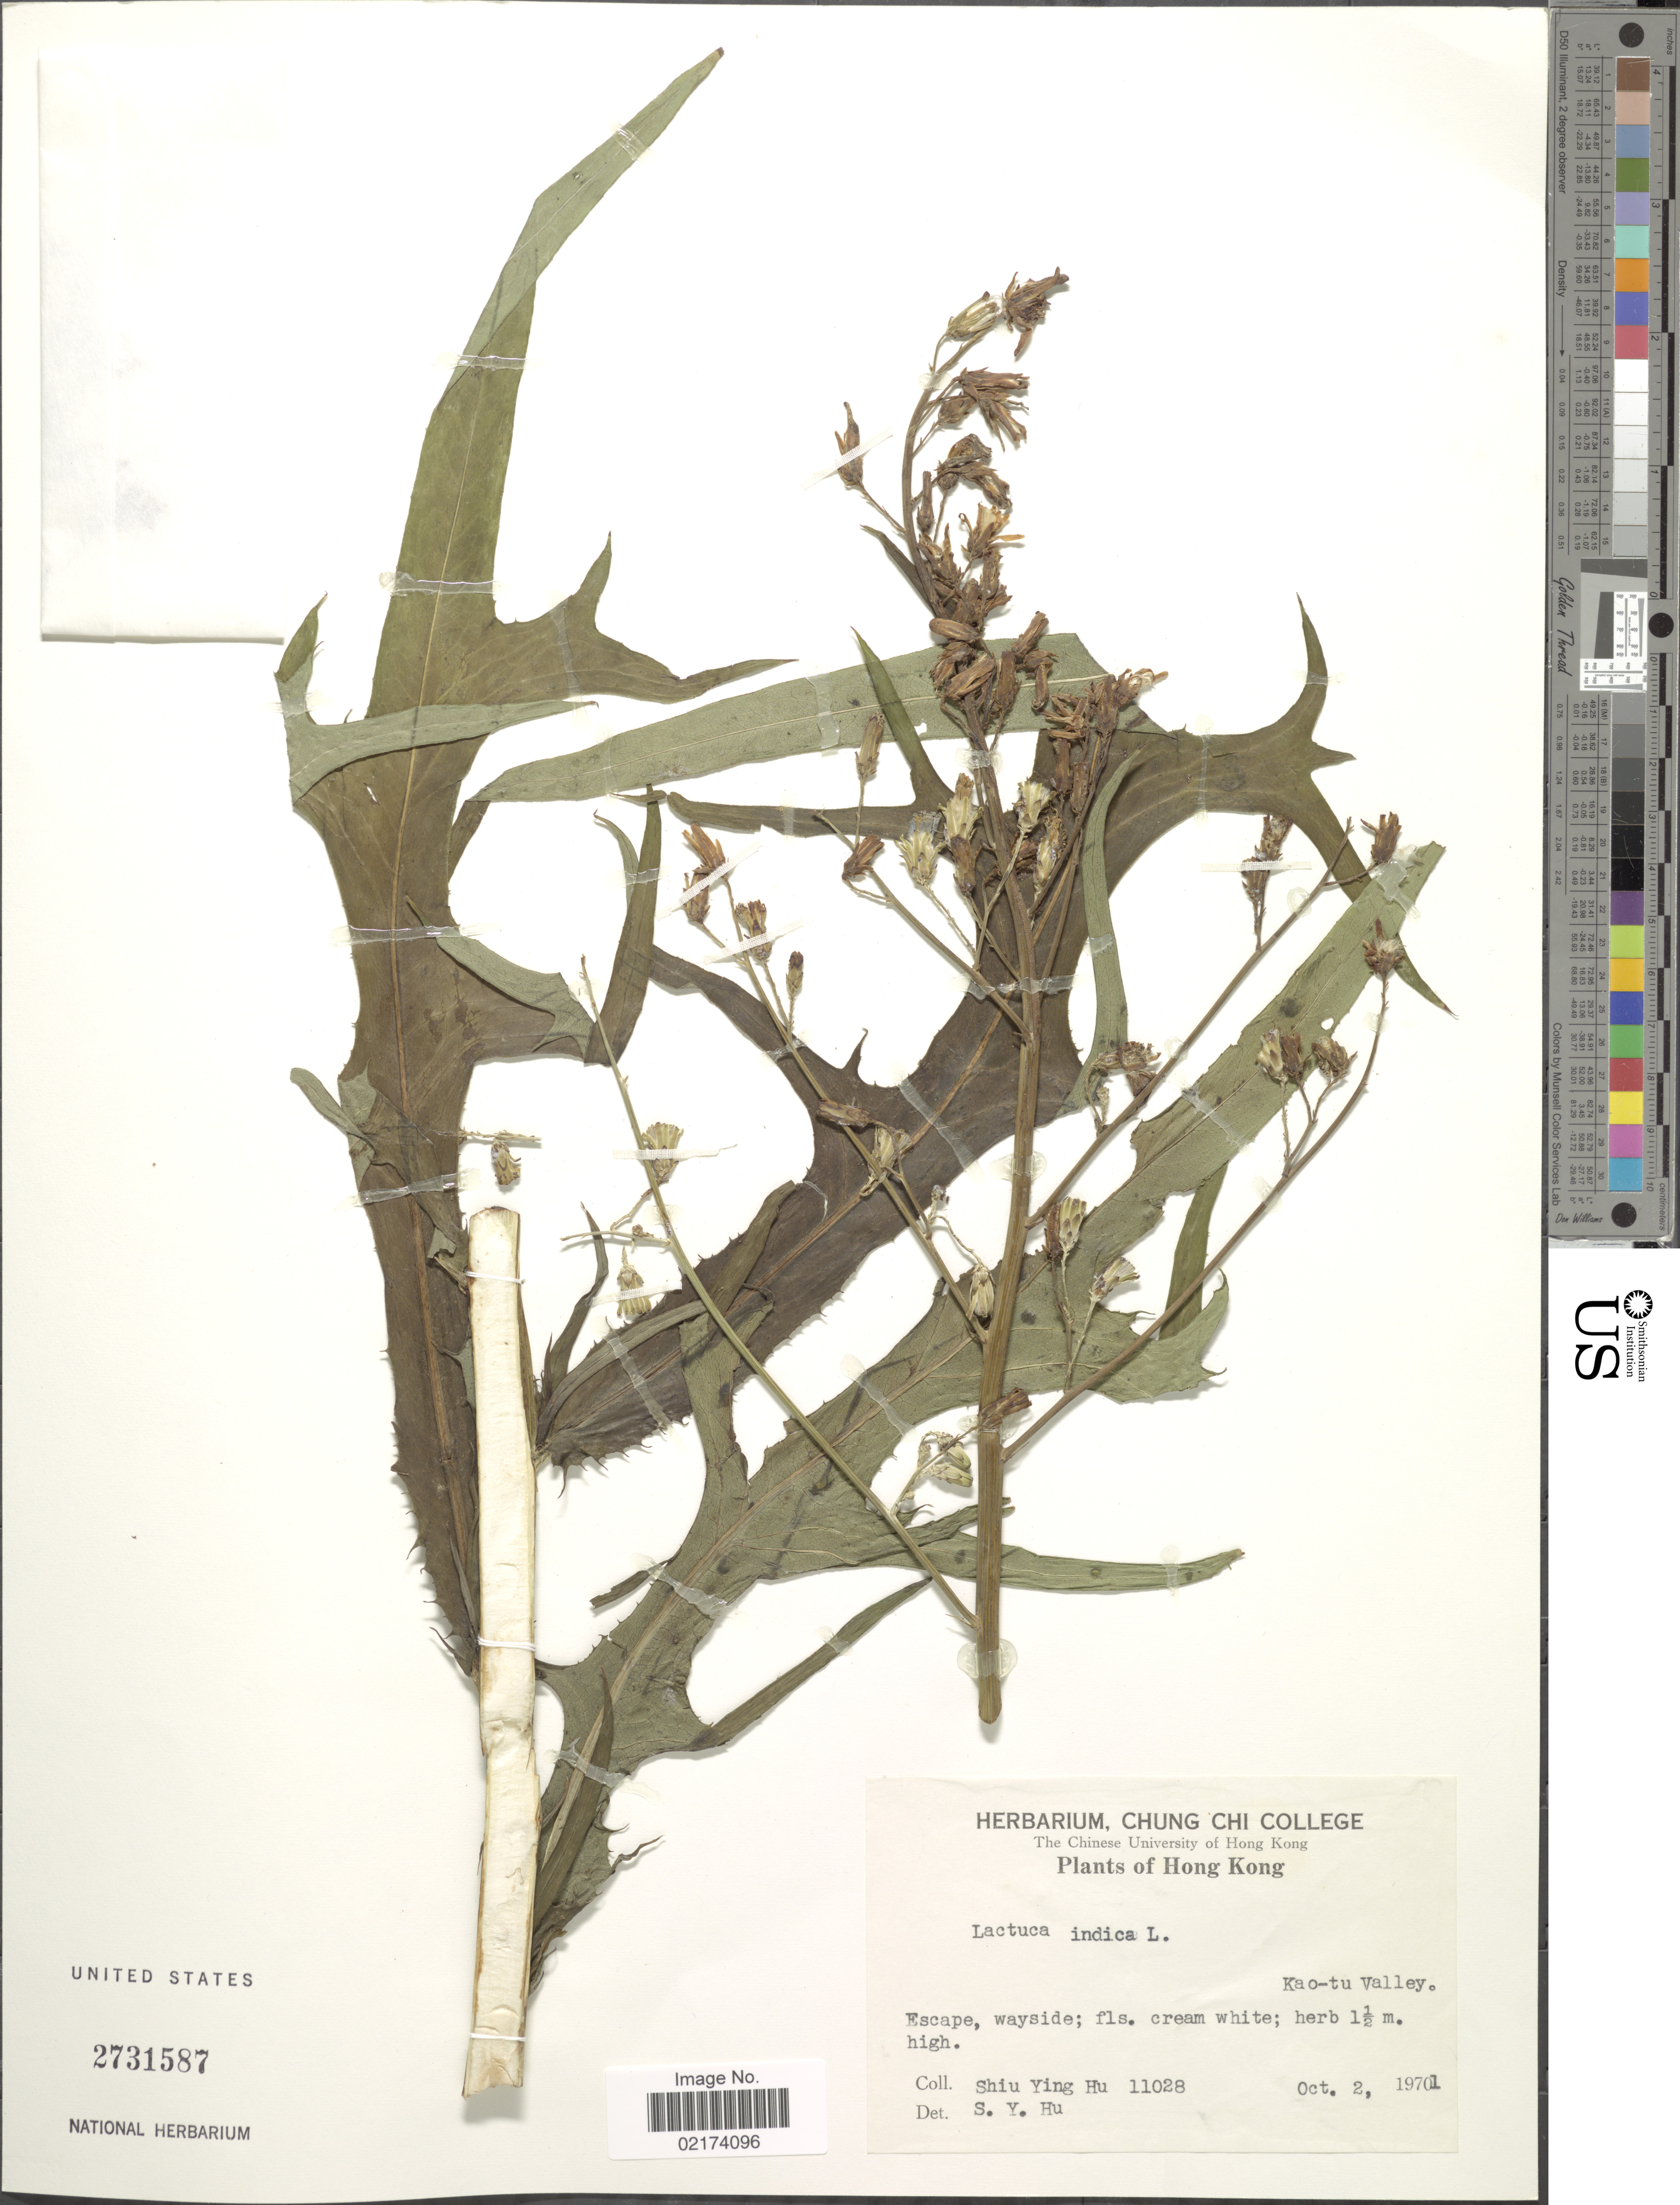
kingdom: Plantae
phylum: Tracheophyta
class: Magnoliopsida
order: Asterales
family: Asteraceae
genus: Lactuca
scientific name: Lactuca indica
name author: L.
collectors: S. Y. Hu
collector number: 11028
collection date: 1971-10-02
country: China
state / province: Hong Kong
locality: Kao-tu Valley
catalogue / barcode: US 2731587